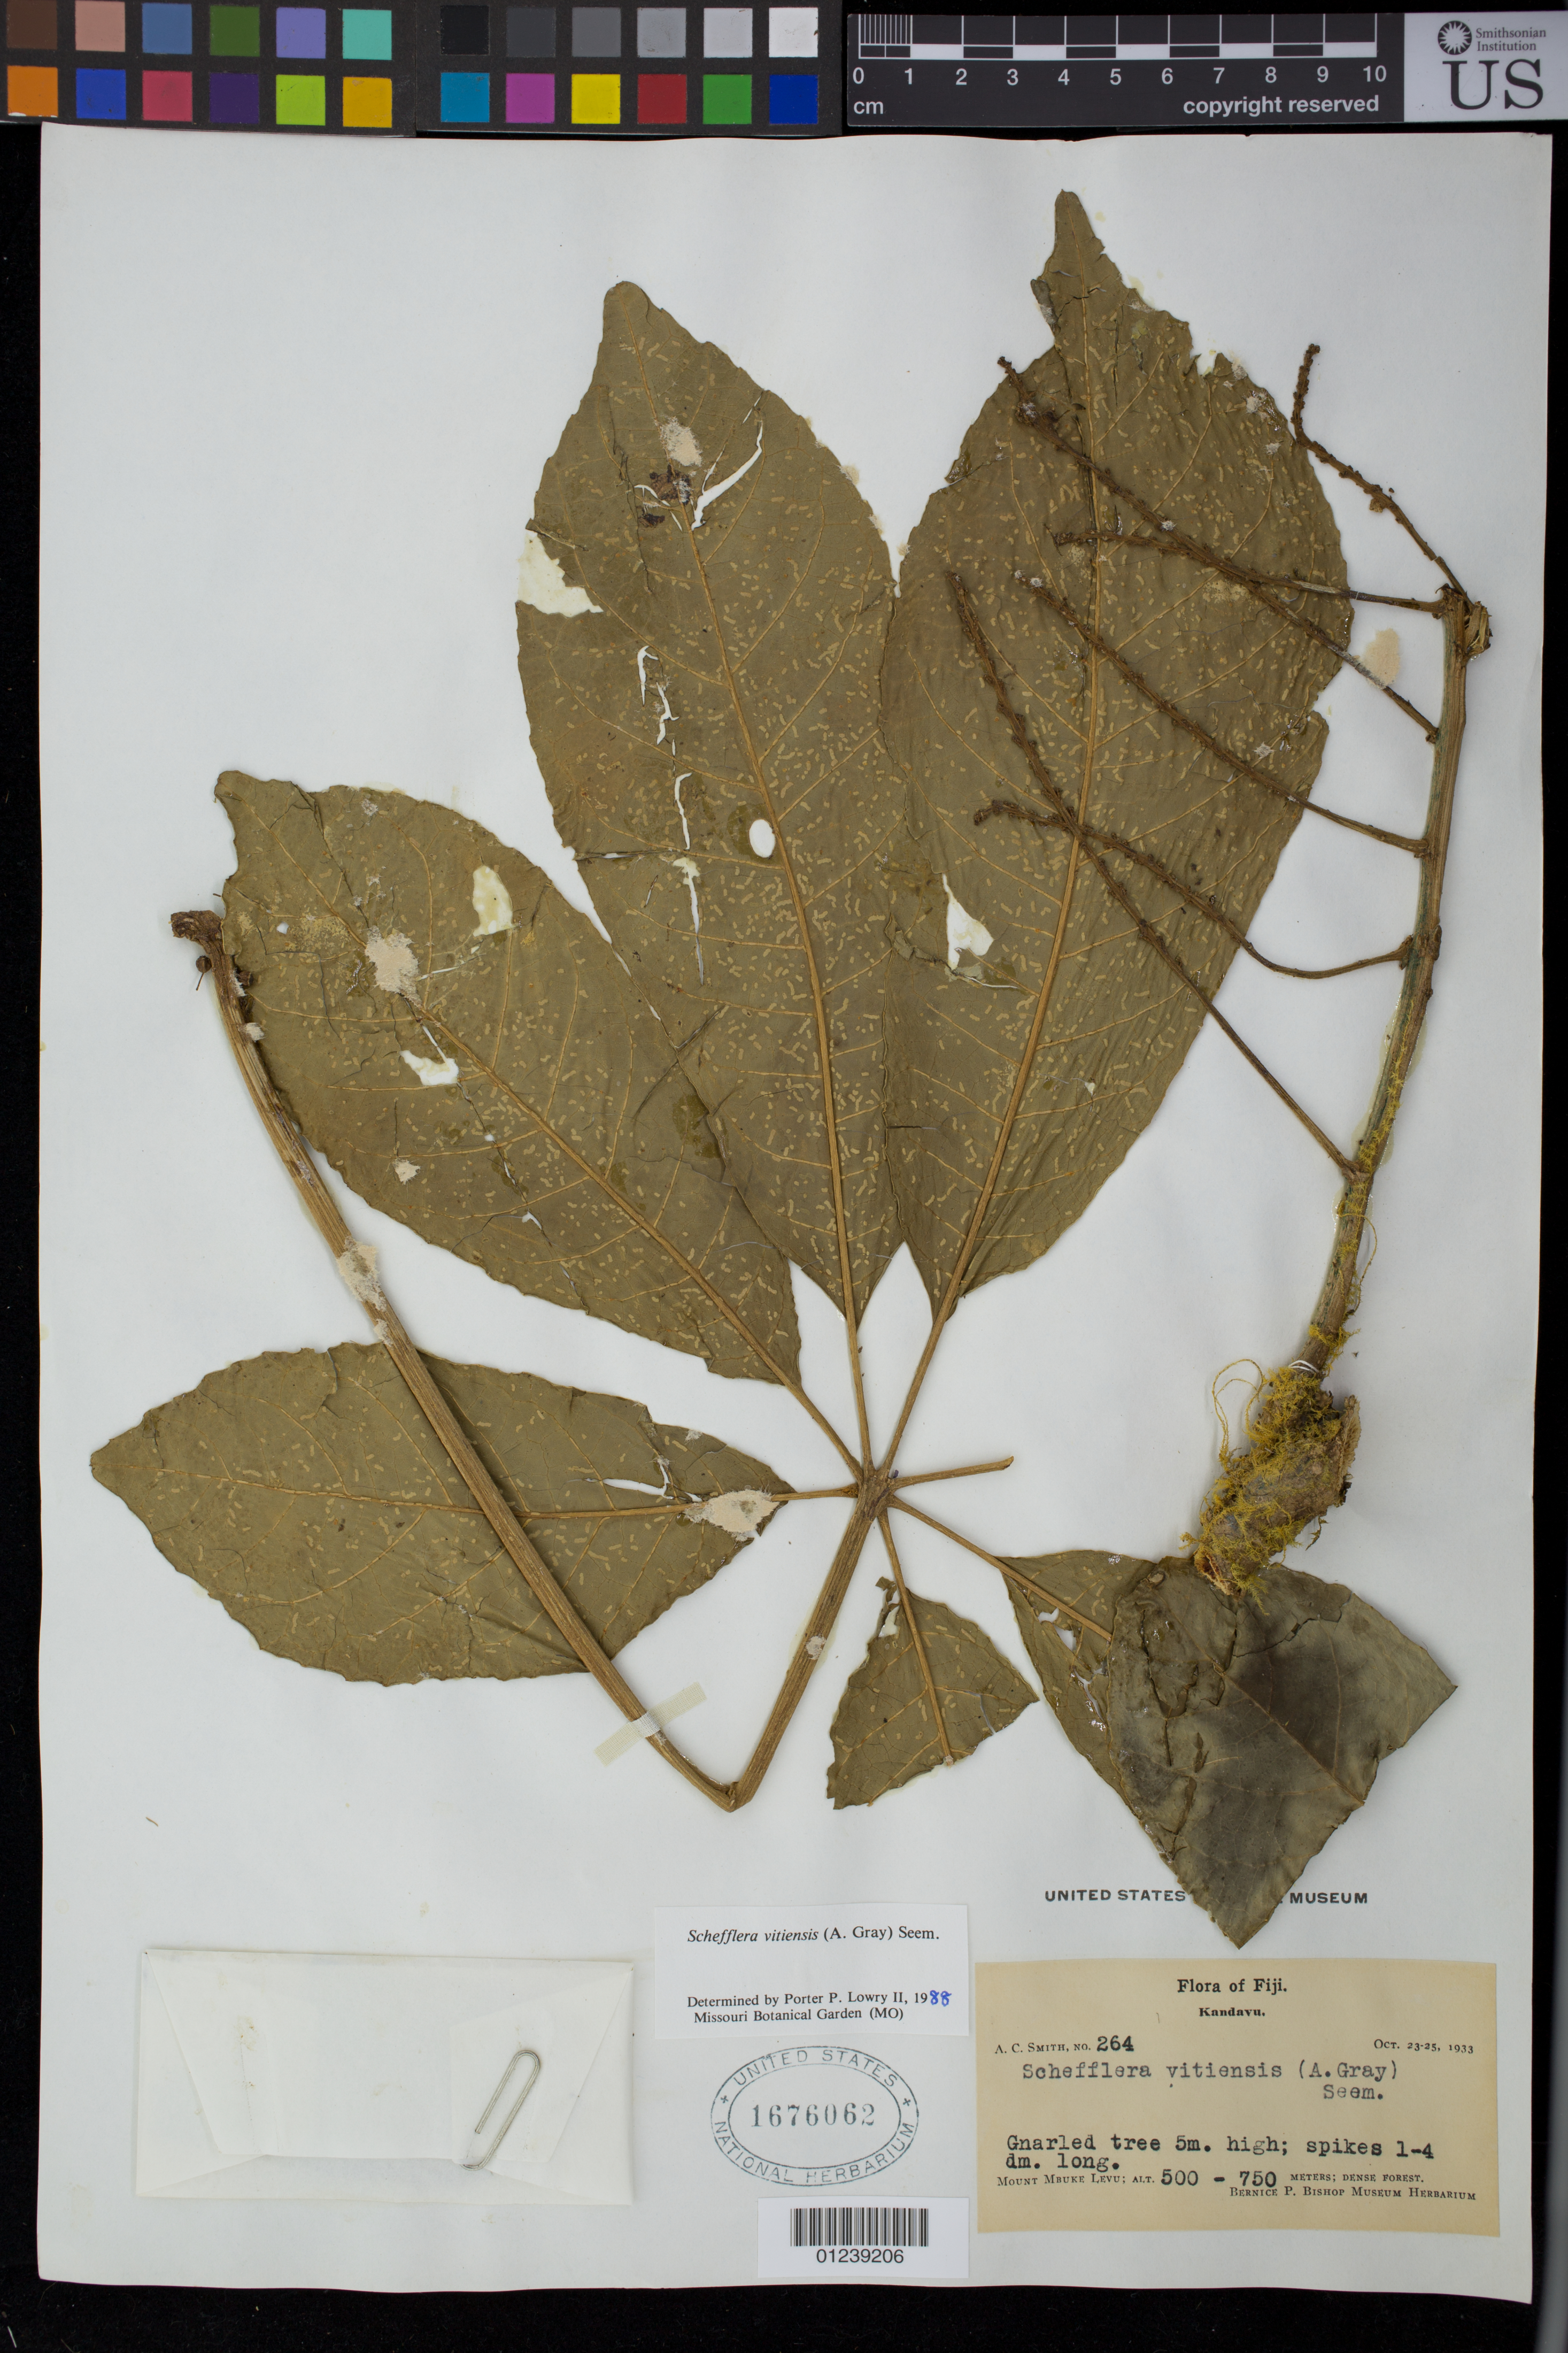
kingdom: Plantae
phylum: Tracheophyta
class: Magnoliopsida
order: Apiales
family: Araliaceae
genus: Schefflera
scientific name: Schefflera vitiensis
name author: (A. Gray) Seem.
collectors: A. C. Smith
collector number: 264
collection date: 1933-10-23/1933-10-25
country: Fiji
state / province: Eastern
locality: Kandavu. Mount Mbuke Levu [Ndelainambukelevu].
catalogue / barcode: US 1676062